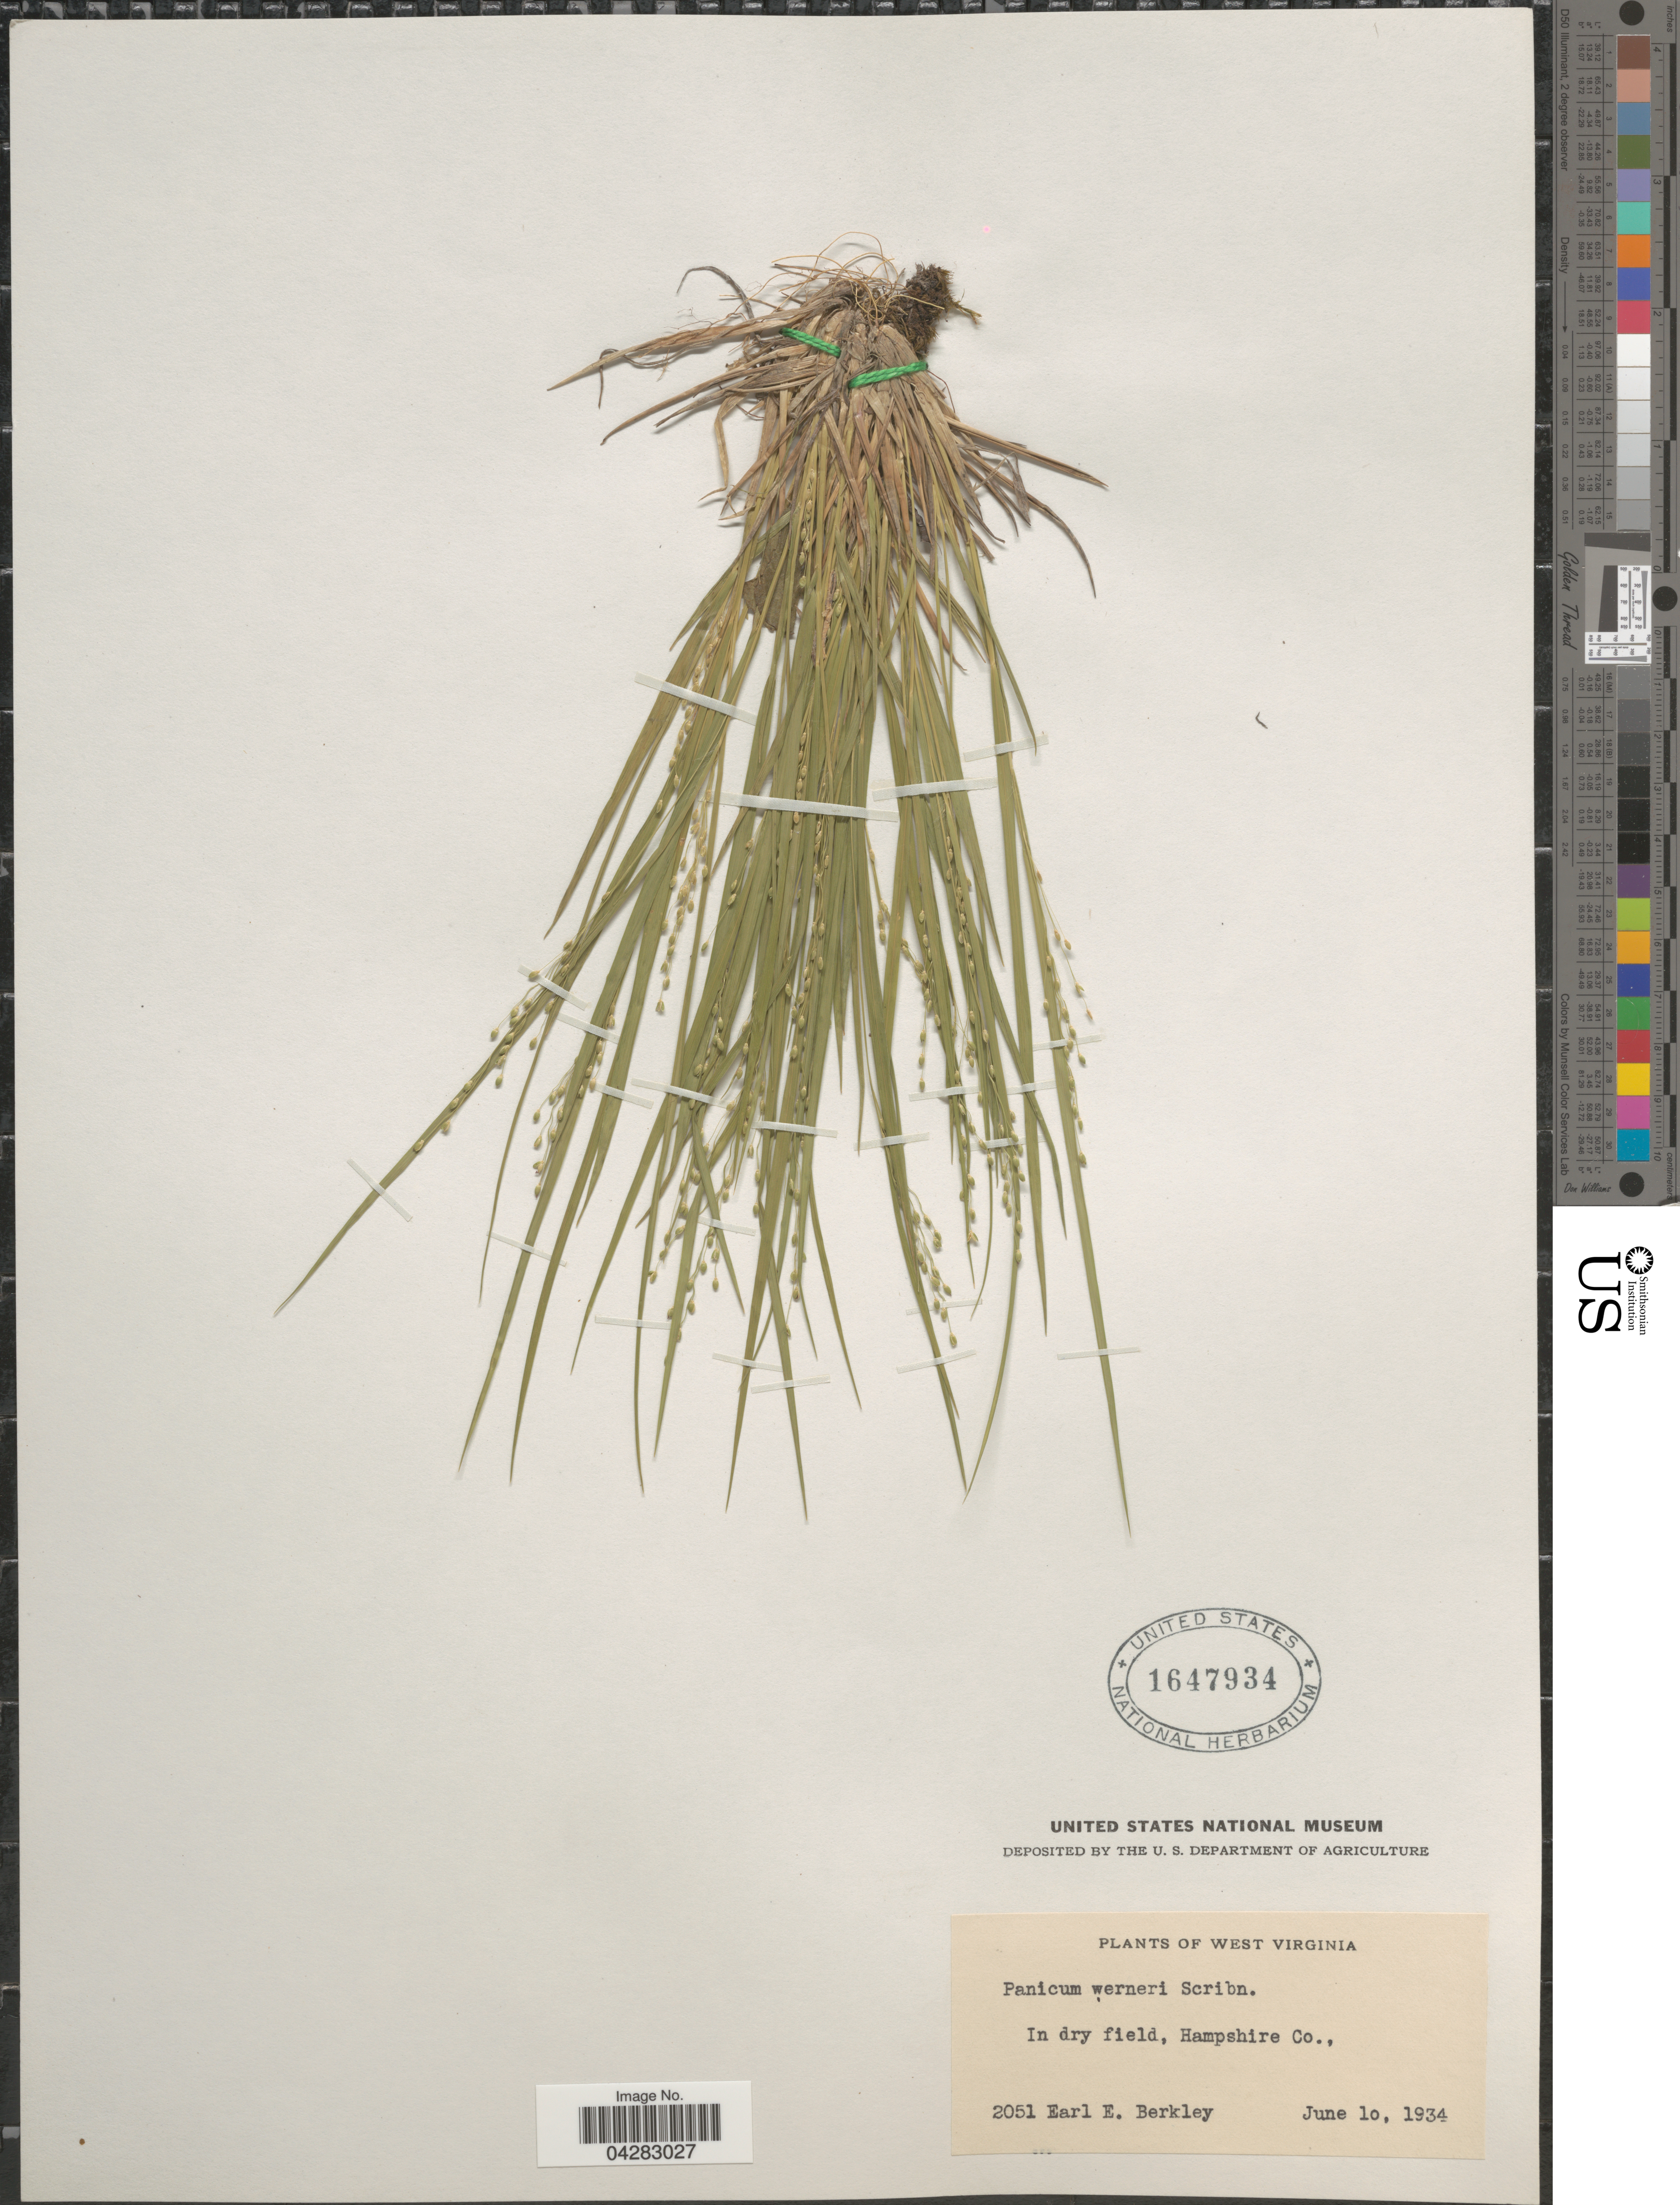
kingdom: Plantae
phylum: Tracheophyta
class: Liliopsida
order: Poales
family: Poaceae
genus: Dichanthelium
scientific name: Dichanthelium linearifolium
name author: (Scribn.) Gould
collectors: E. Berkley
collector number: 2051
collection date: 1934-06-10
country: United States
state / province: West Virginia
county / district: Hampshire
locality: In dry field, Hampshire Co.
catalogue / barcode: US 1647934